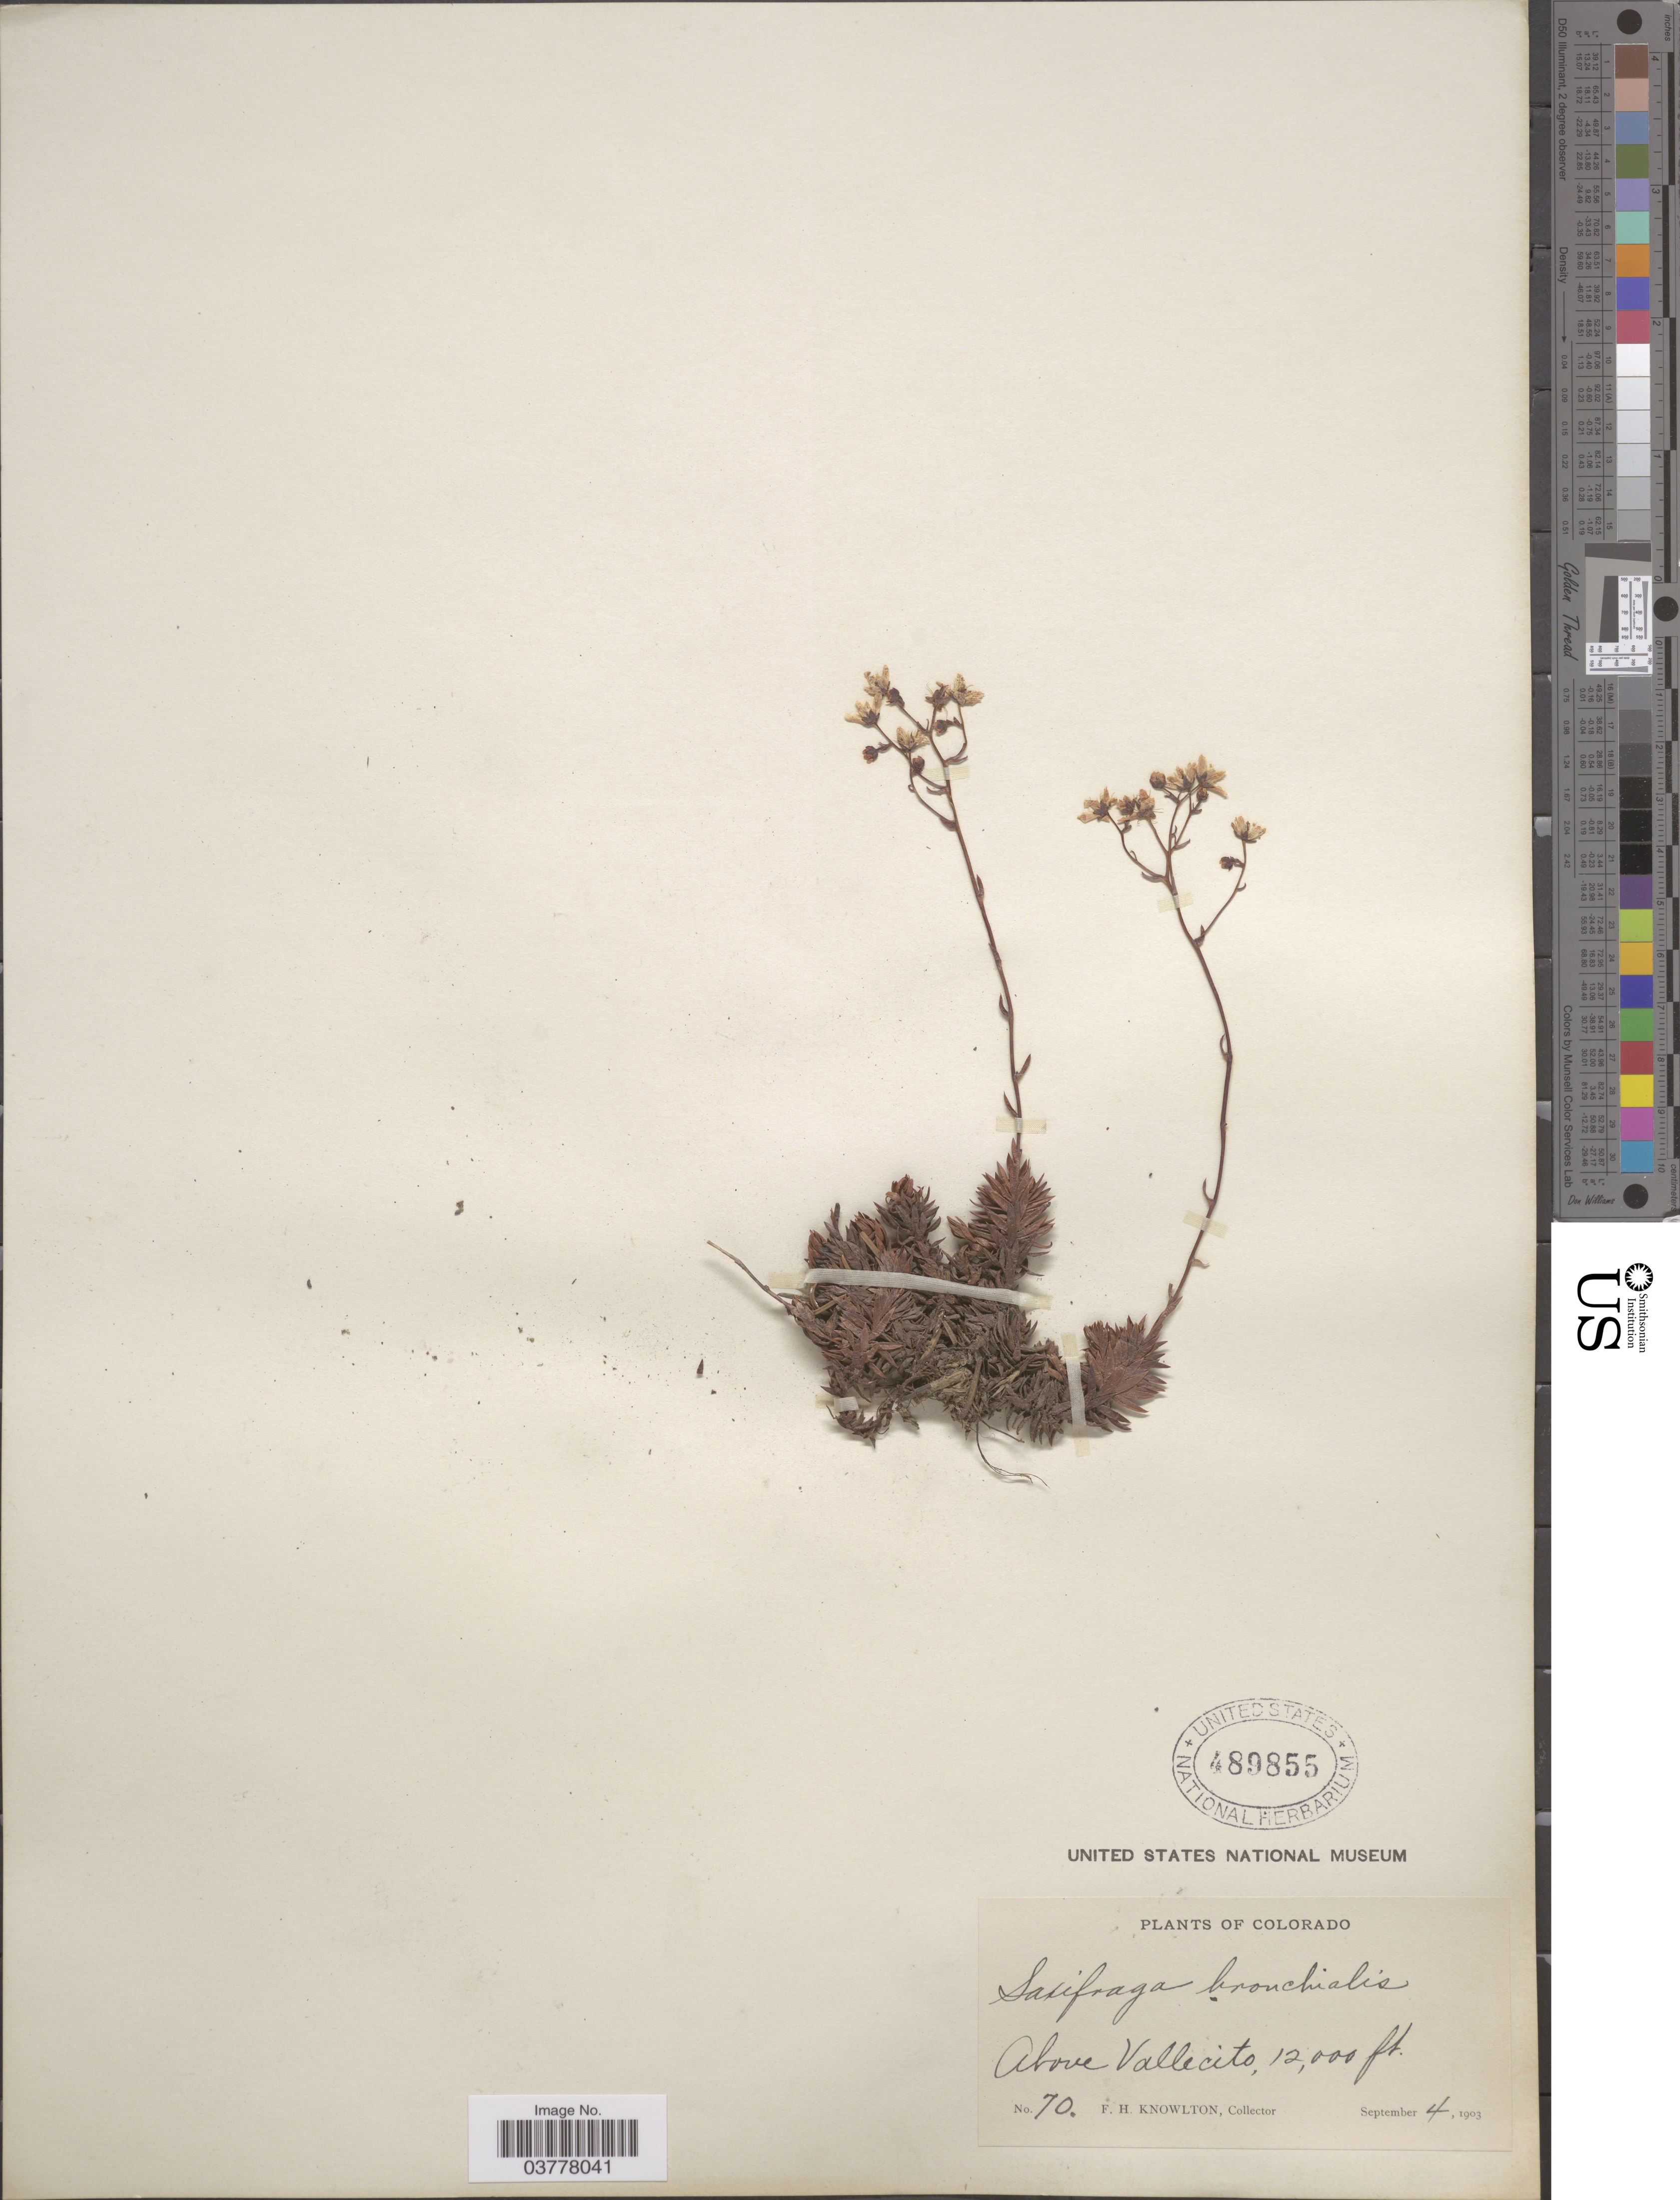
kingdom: Plantae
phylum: Tracheophyta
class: Magnoliopsida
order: Saxifragales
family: Saxifragaceae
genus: Saxifraga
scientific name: Saxifraga bronchialis subsp. austromontana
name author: (Wiegand) Piper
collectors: F. H. Knowlton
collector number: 70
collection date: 1903-09-04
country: United States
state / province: Colorado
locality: Above Vallecito.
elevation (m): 3658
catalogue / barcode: US 489855